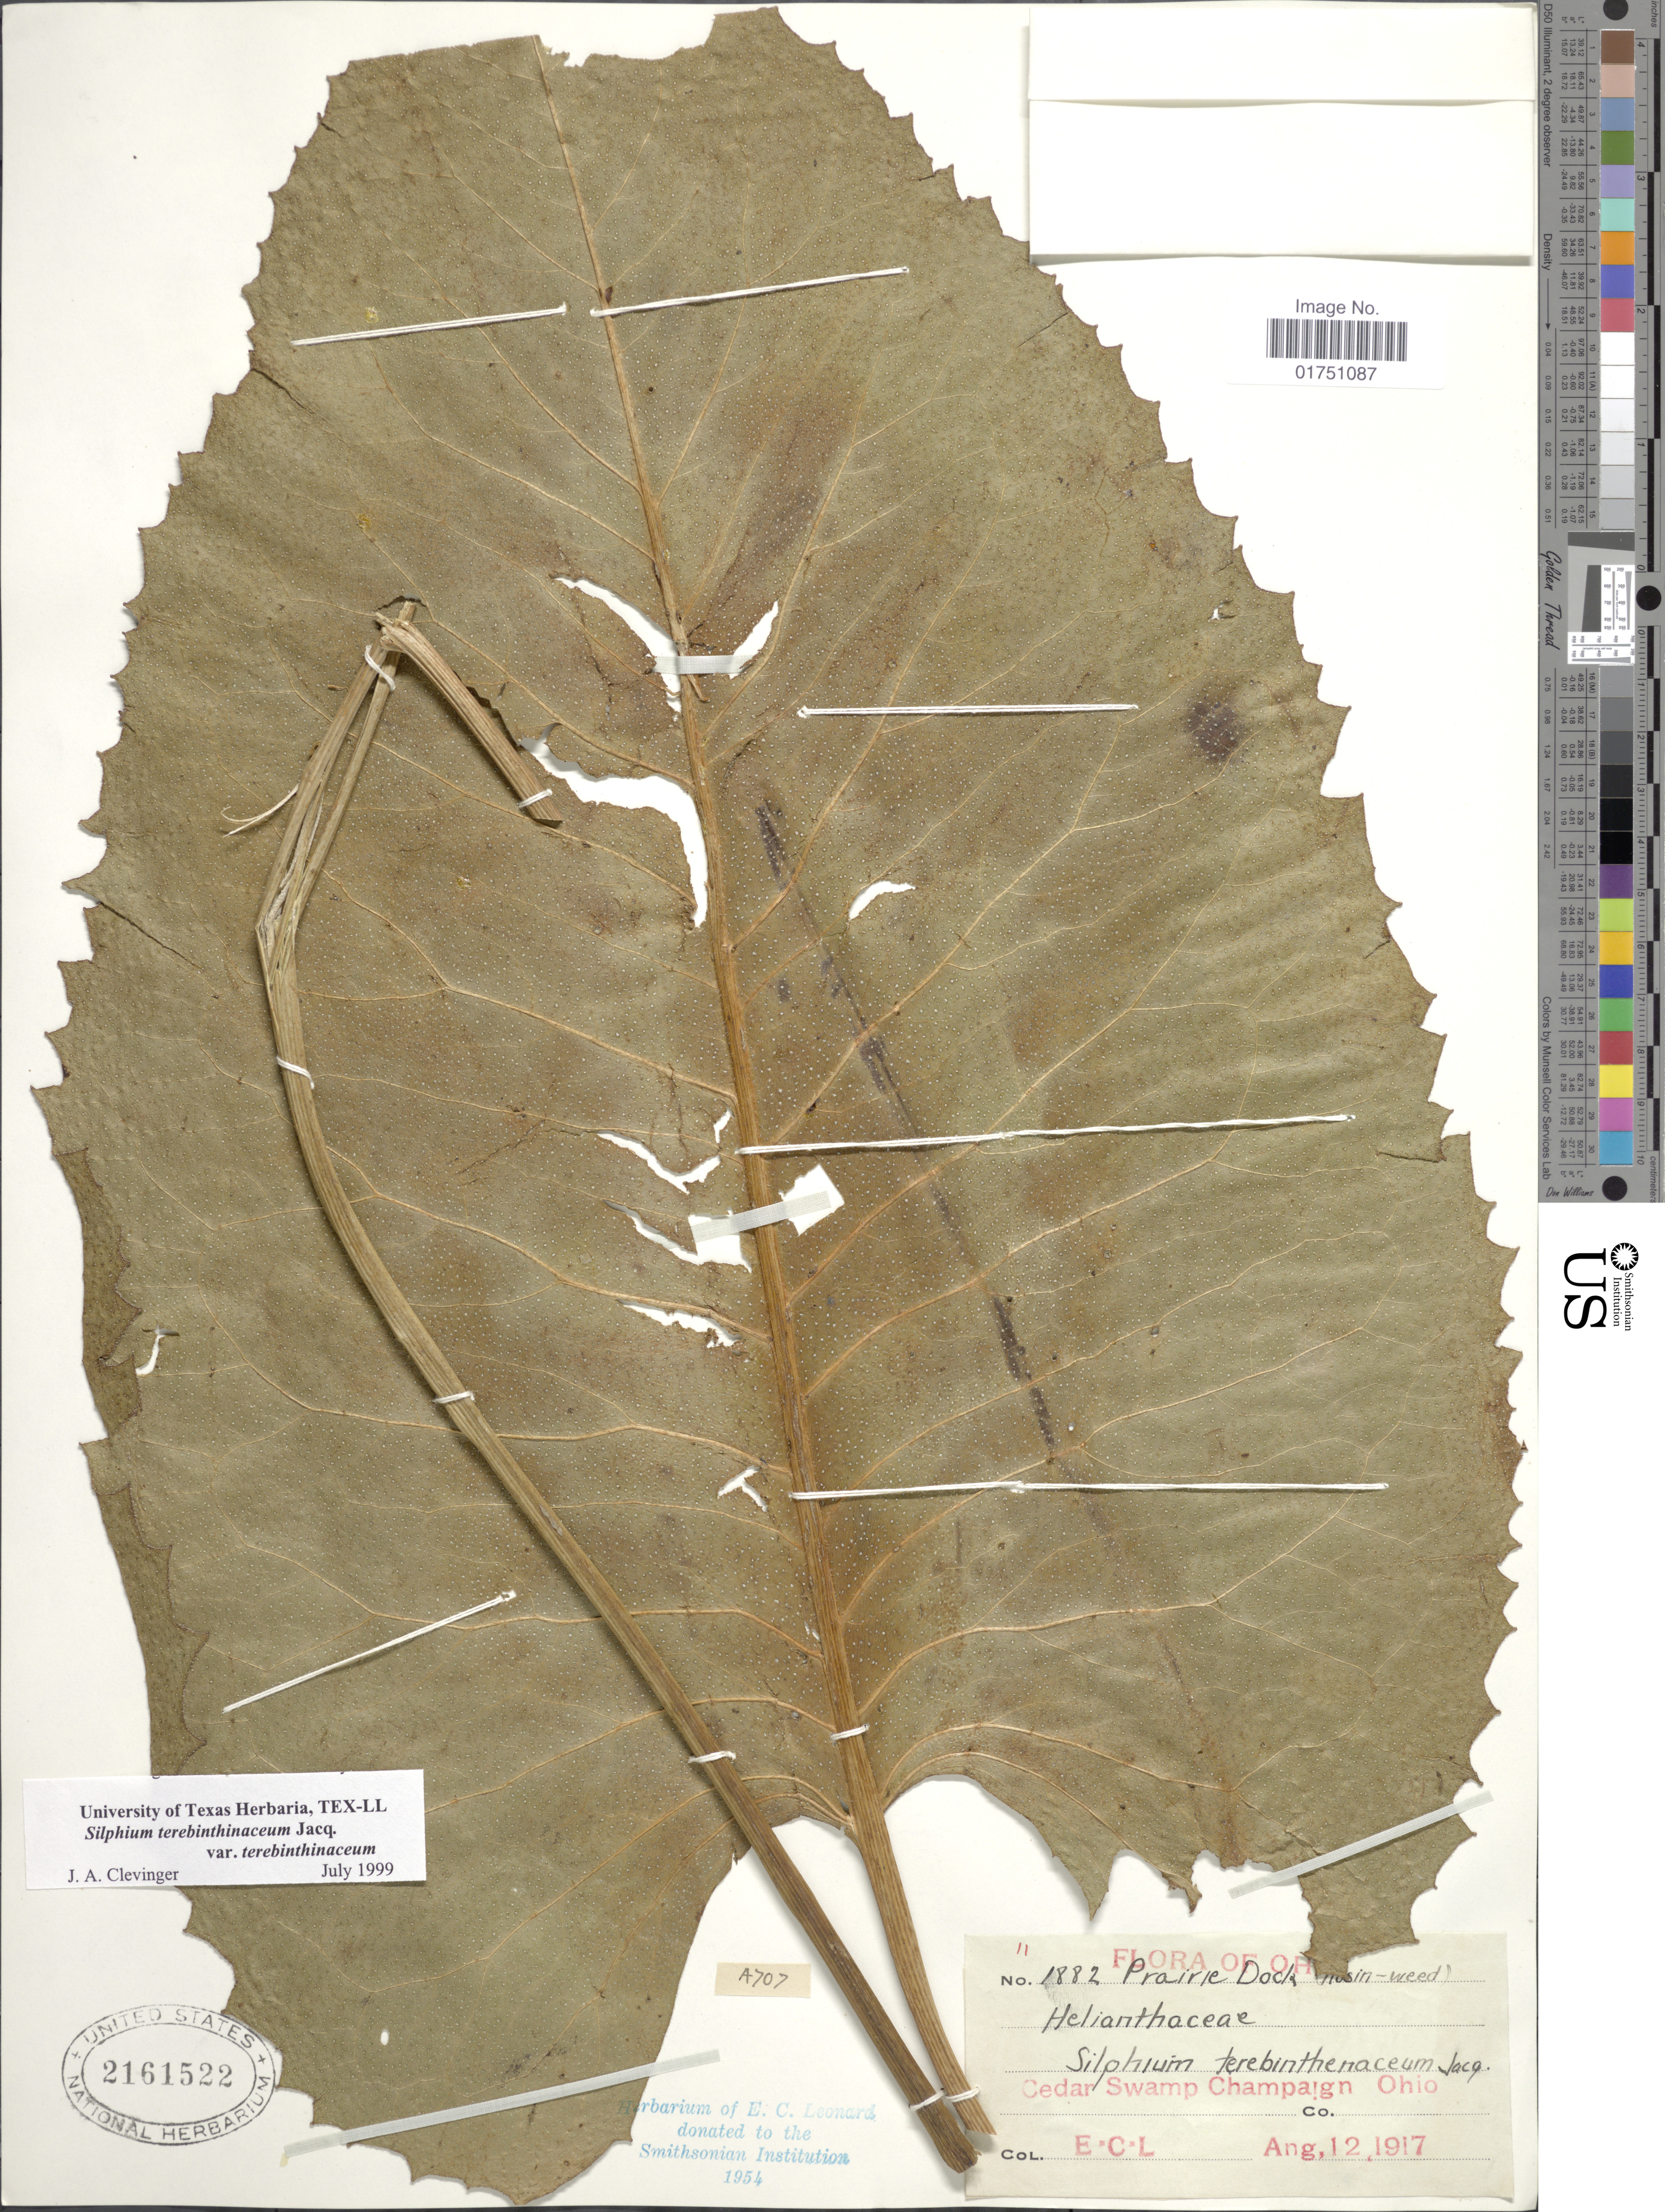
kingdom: Plantae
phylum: Tracheophyta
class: Magnoliopsida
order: Asterales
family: Asteraceae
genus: Silphium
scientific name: Silphium terebinthinaceum var. terebinthinaceum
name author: Jacq.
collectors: E. C. Leonard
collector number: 1882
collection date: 1917-08-12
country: United States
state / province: Ohio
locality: Cedar Swamp Champaign Co. Ohio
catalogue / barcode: US 2161522